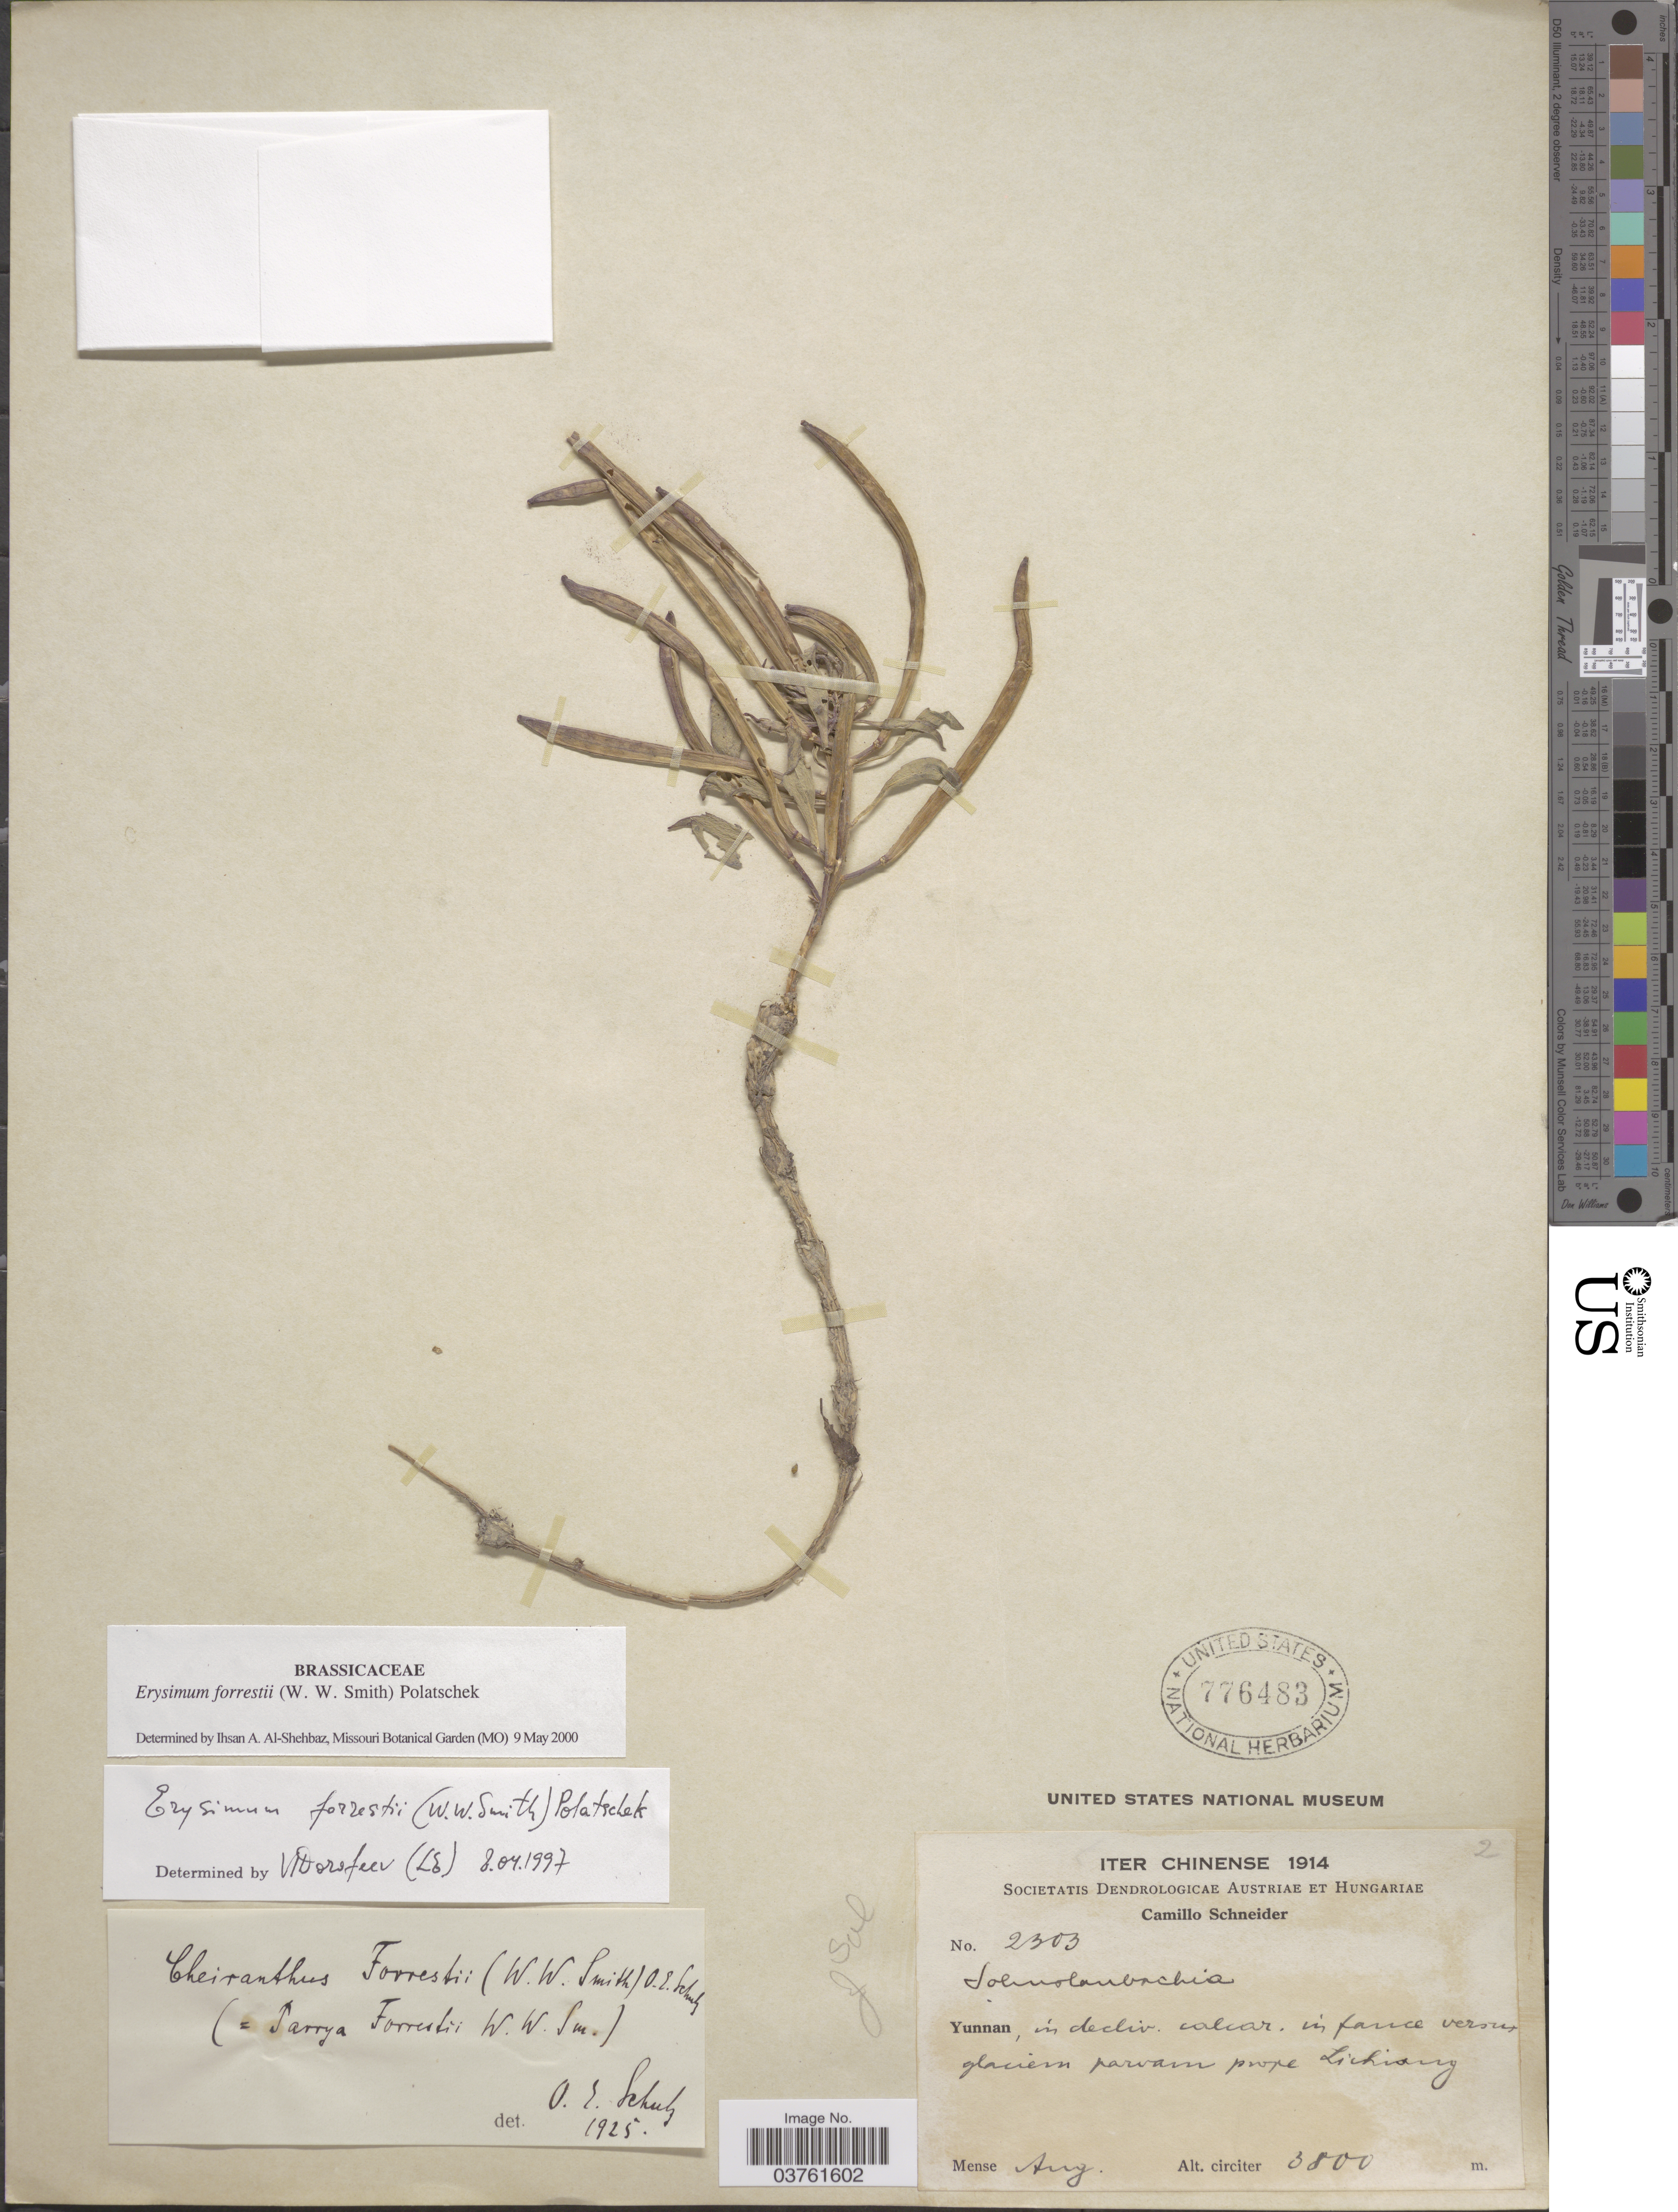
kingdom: Plantae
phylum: Tracheophyta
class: Magnoliopsida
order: Brassicales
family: Brassicaceae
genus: Erysimum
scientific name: Erysimum forrestii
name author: (W.W. Sm.) Polatschek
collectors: C. K. Schneider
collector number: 2303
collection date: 1914-08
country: China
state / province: Yunnan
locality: Prope Lichiang.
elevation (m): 3800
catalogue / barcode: US 776483